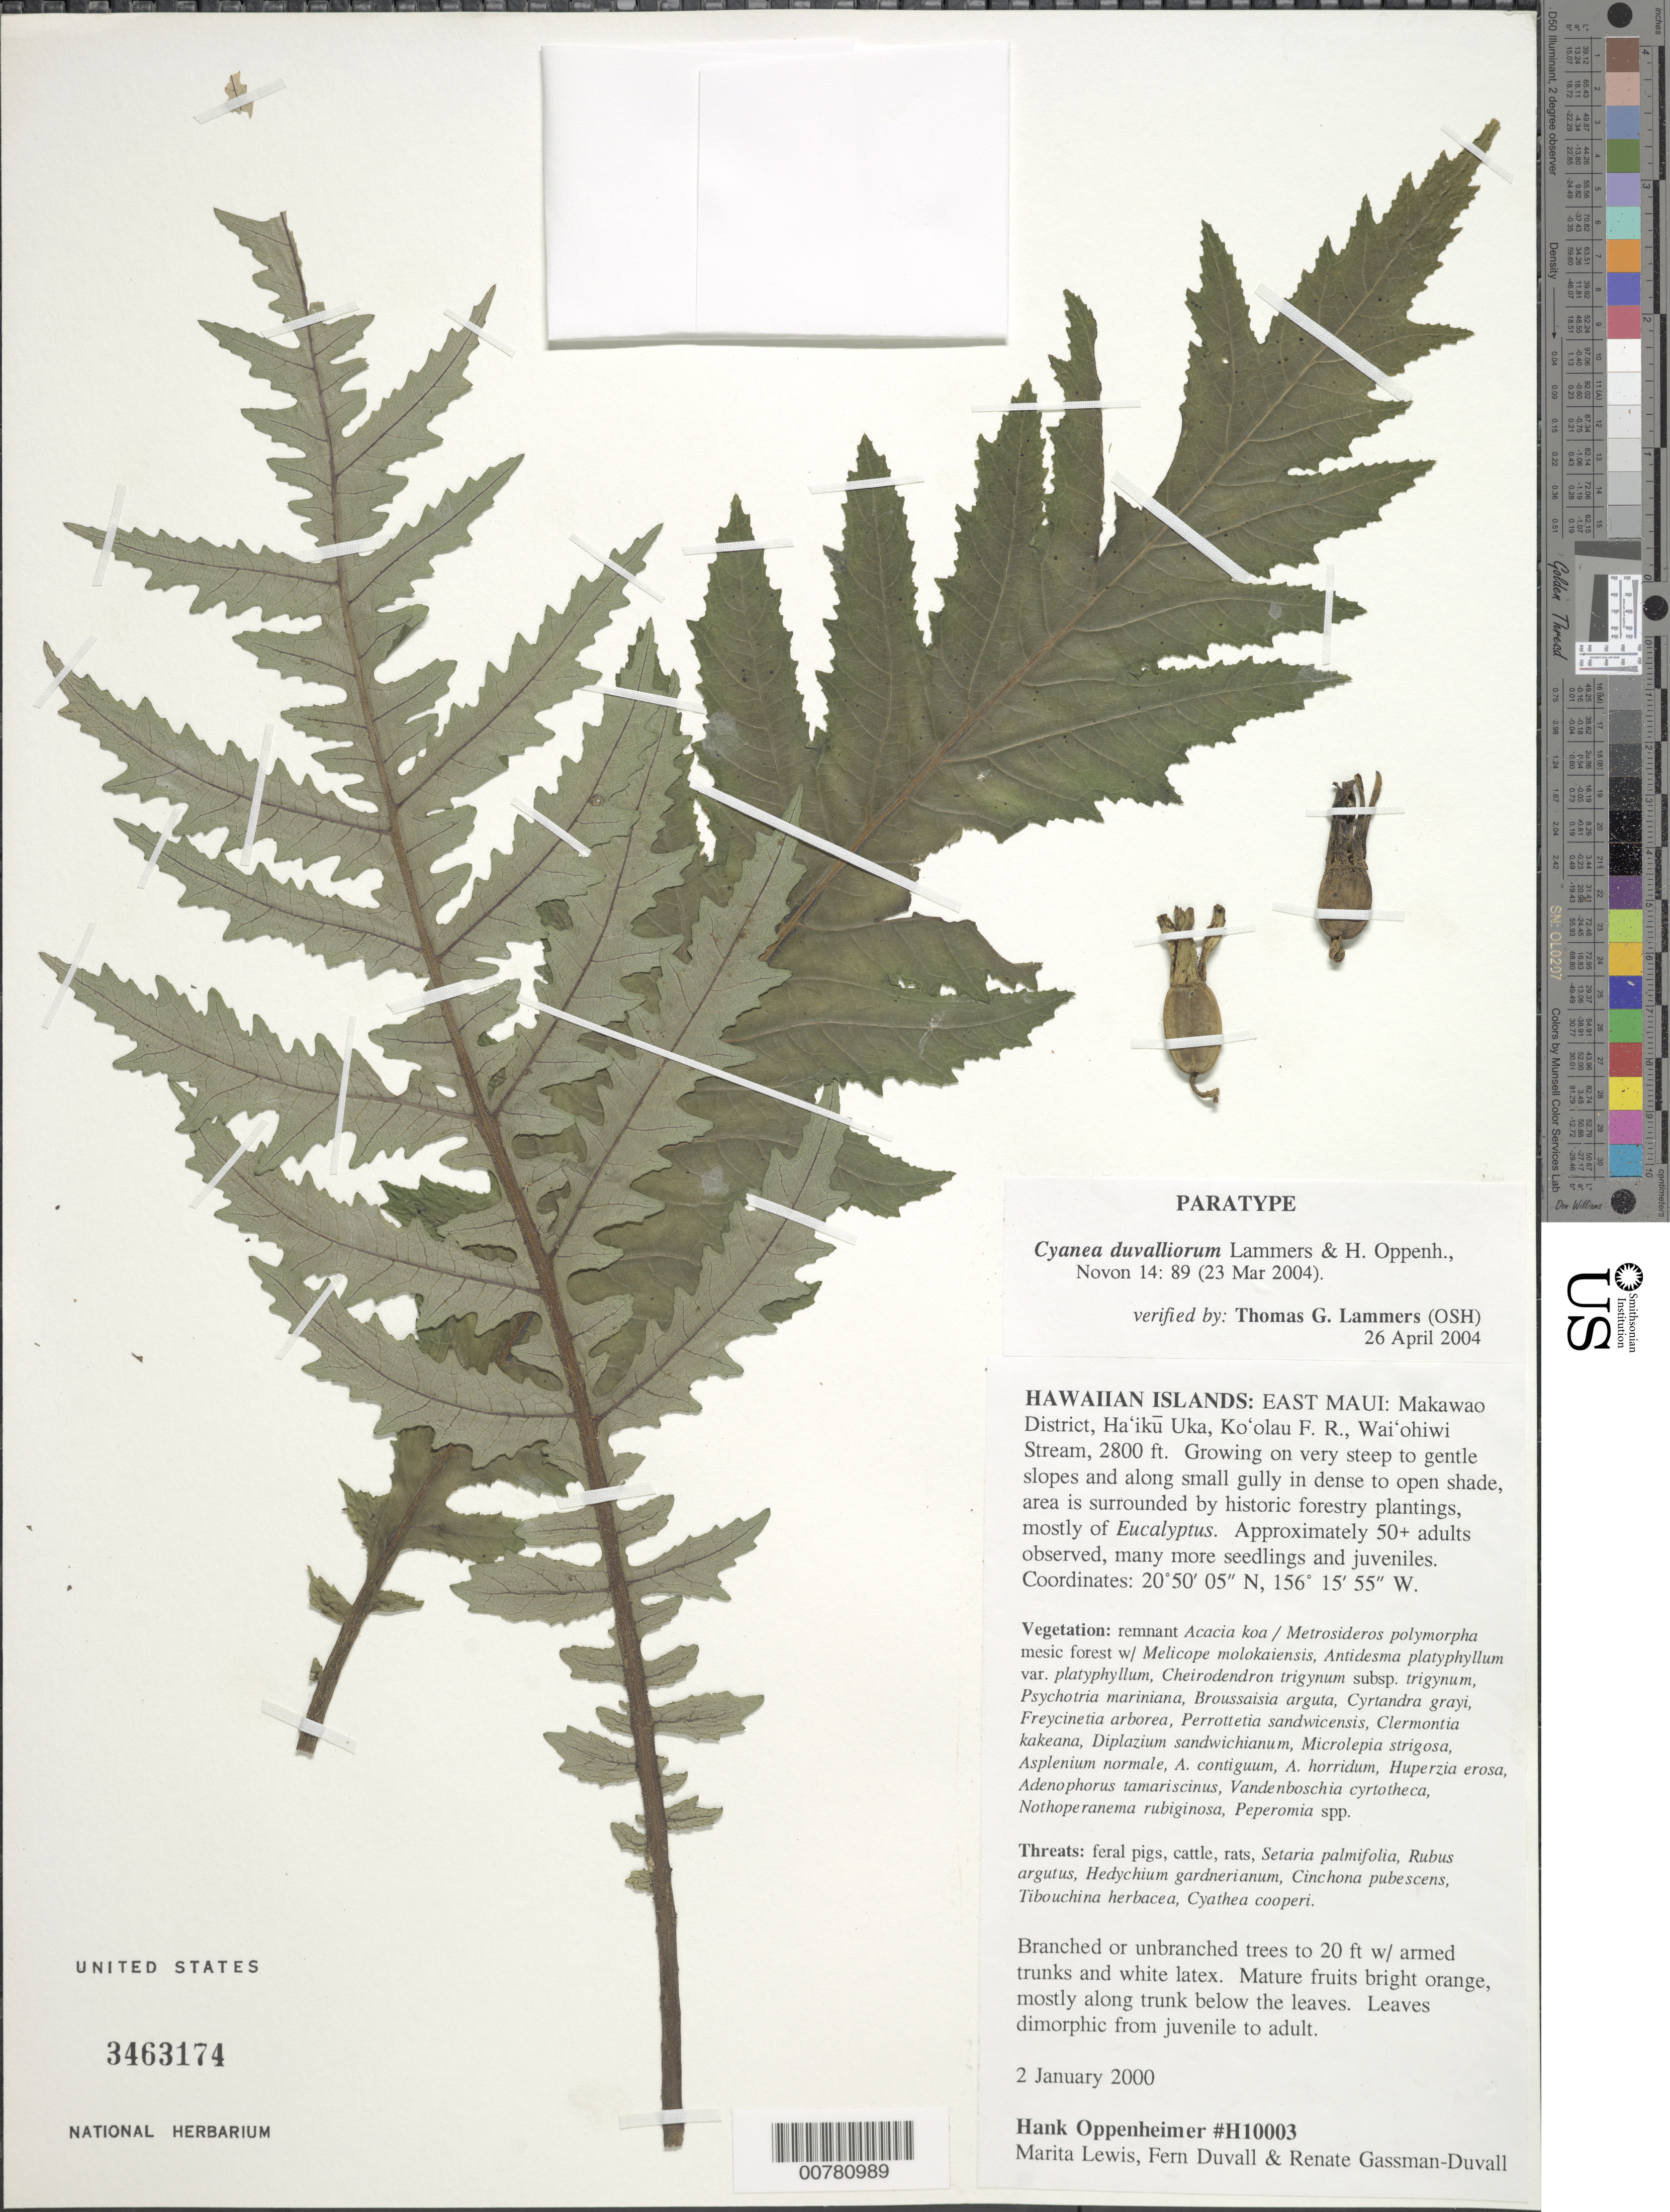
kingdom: Plantae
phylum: Tracheophyta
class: Magnoliopsida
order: Asterales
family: Campanulaceae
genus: Cyanea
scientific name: Cyanea duvalliorum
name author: Lammers & H. Oppenh.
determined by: Lammers, T. G.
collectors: H. L. Oppenheimer, M. Lewis, F. Duvall & R. Gassman-Duvall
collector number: H10003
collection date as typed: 2 Jan 2000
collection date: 2000-01-02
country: United States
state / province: Hawaii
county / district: Maui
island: Maui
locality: East Maui, Makawao District, Ha'iku Uka, Ko'olau Forest Reserve, Wai'ohiwi Stream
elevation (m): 853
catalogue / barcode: US 3463174